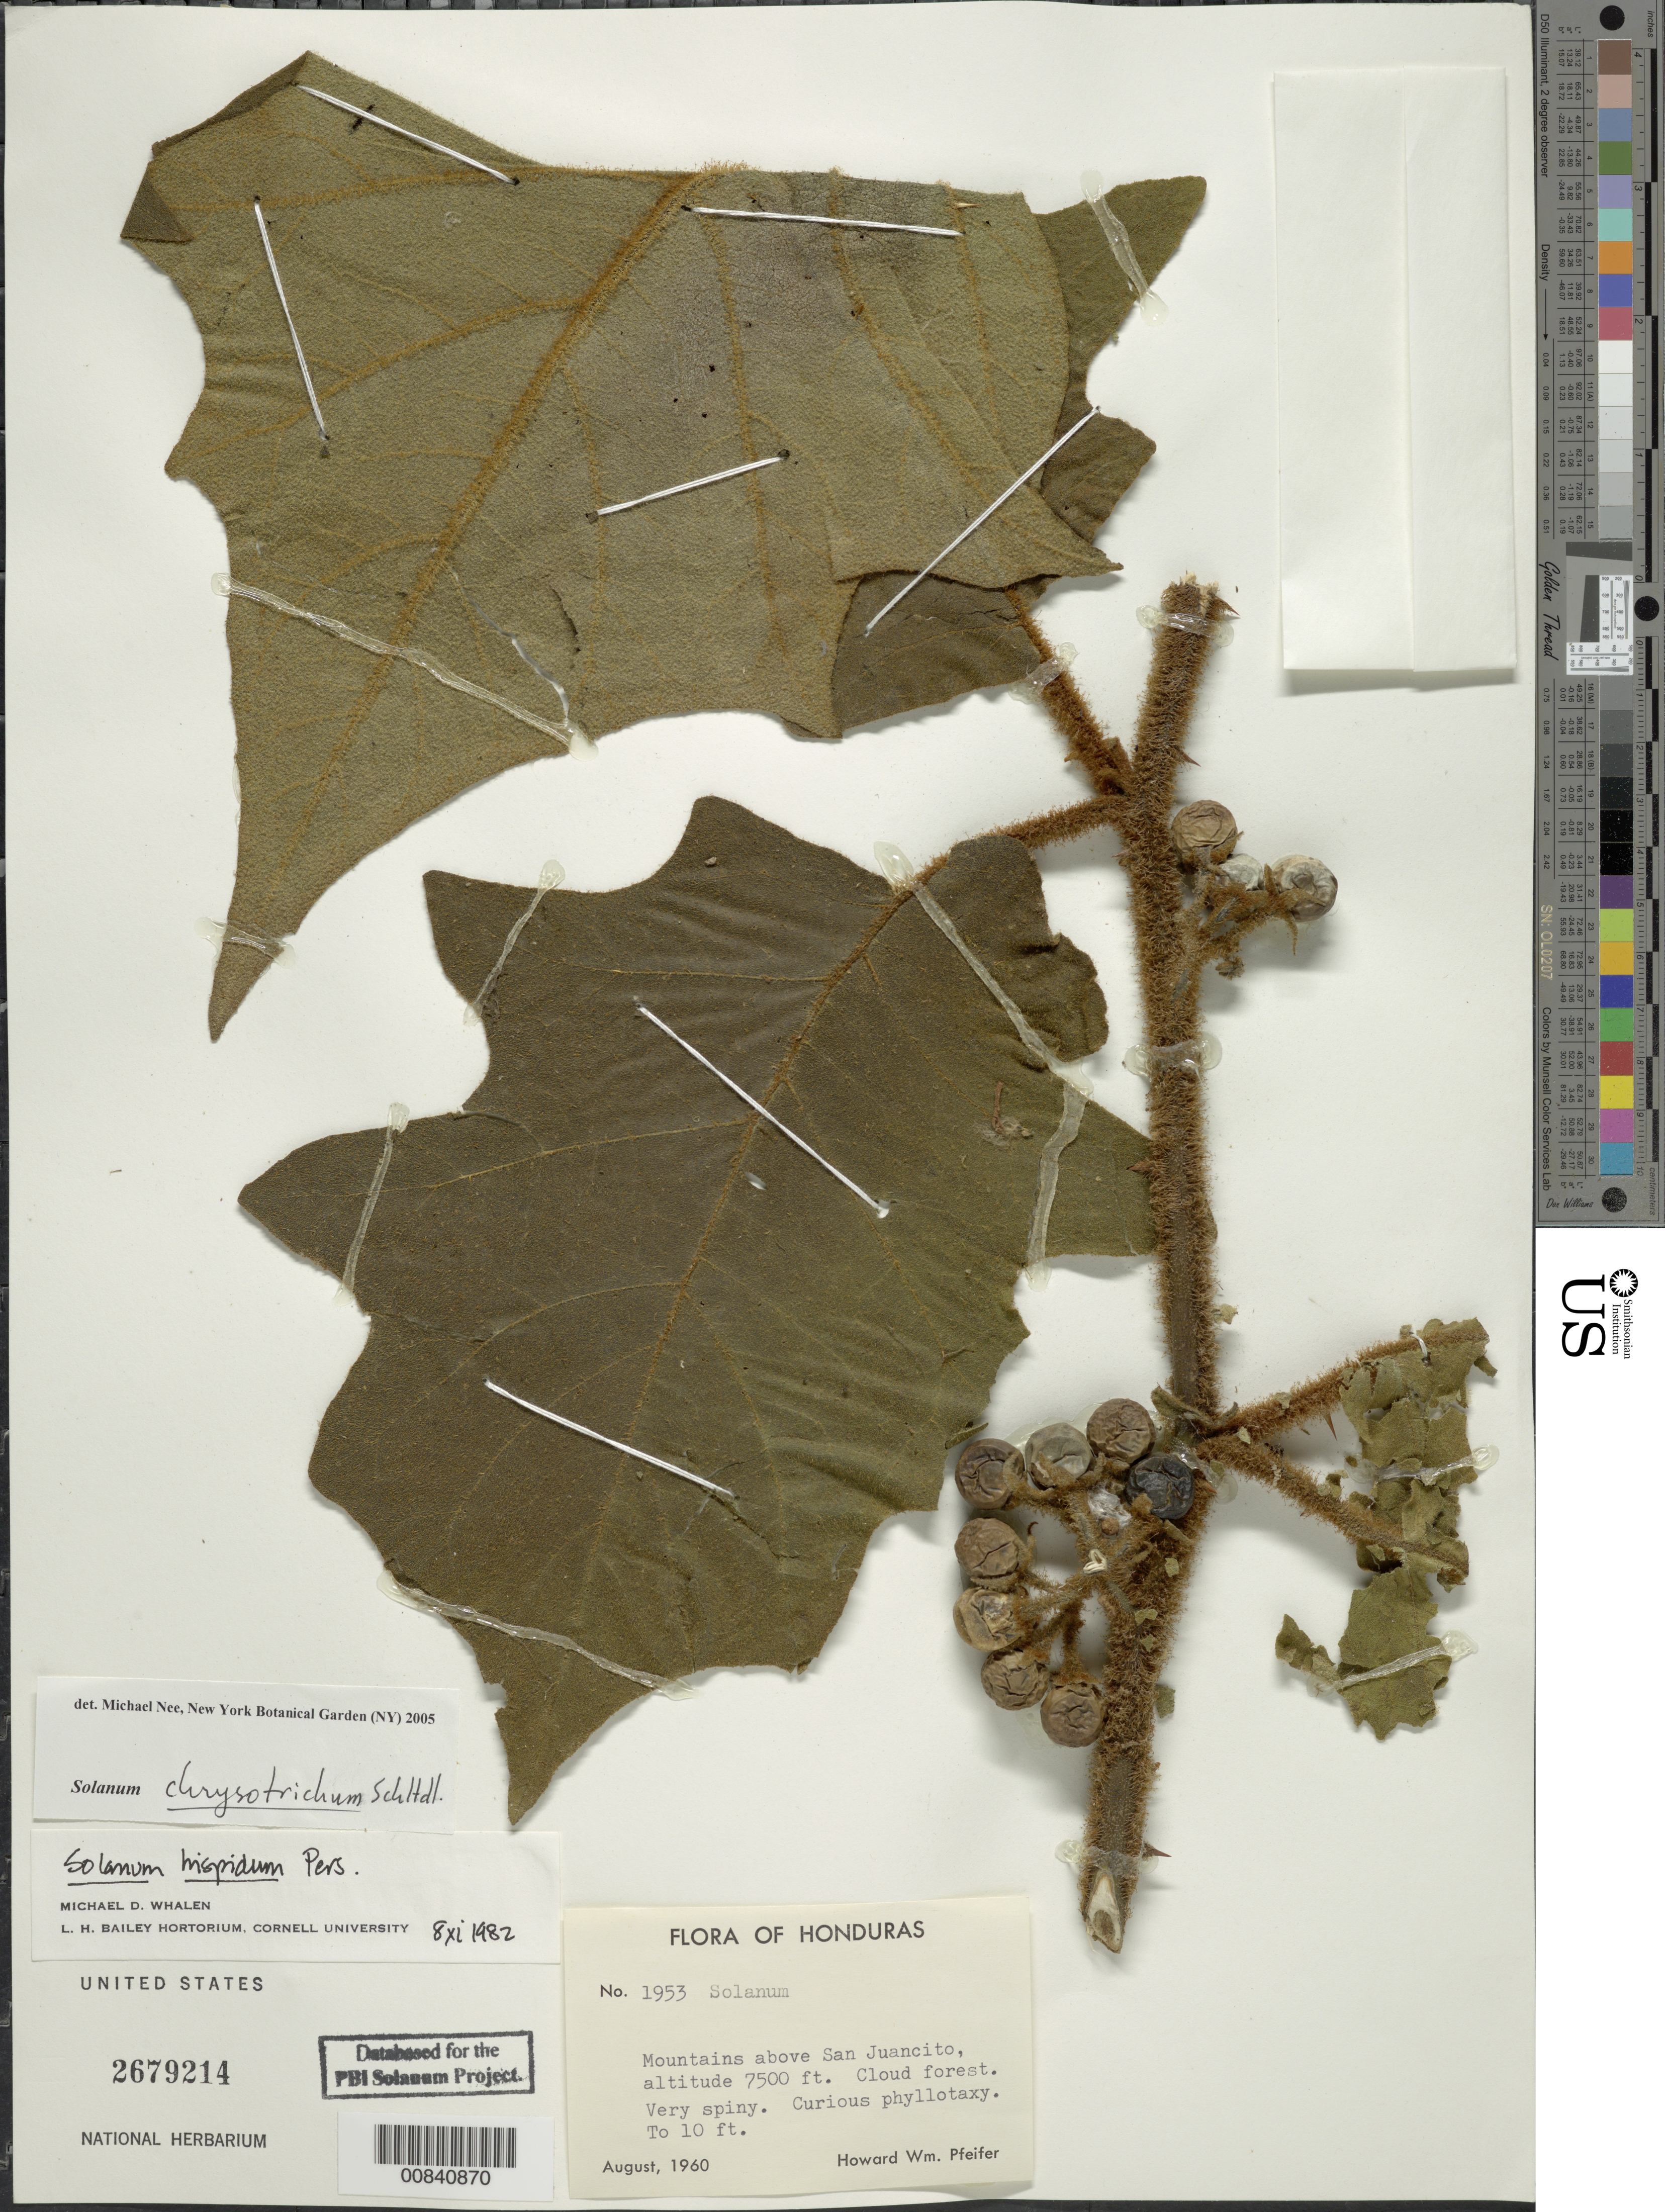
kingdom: Plantae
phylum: Tracheophyta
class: Magnoliopsida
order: Solanales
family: Solanaceae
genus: Solanum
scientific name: Solanum chrysotrichum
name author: Schltdl.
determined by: Nee, Michael H.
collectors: H. W. Pfeifer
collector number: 1953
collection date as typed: Aug 1960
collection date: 1960-08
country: Honduras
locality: Mountains above San Juancito.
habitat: Cloud forest.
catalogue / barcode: US 2679214